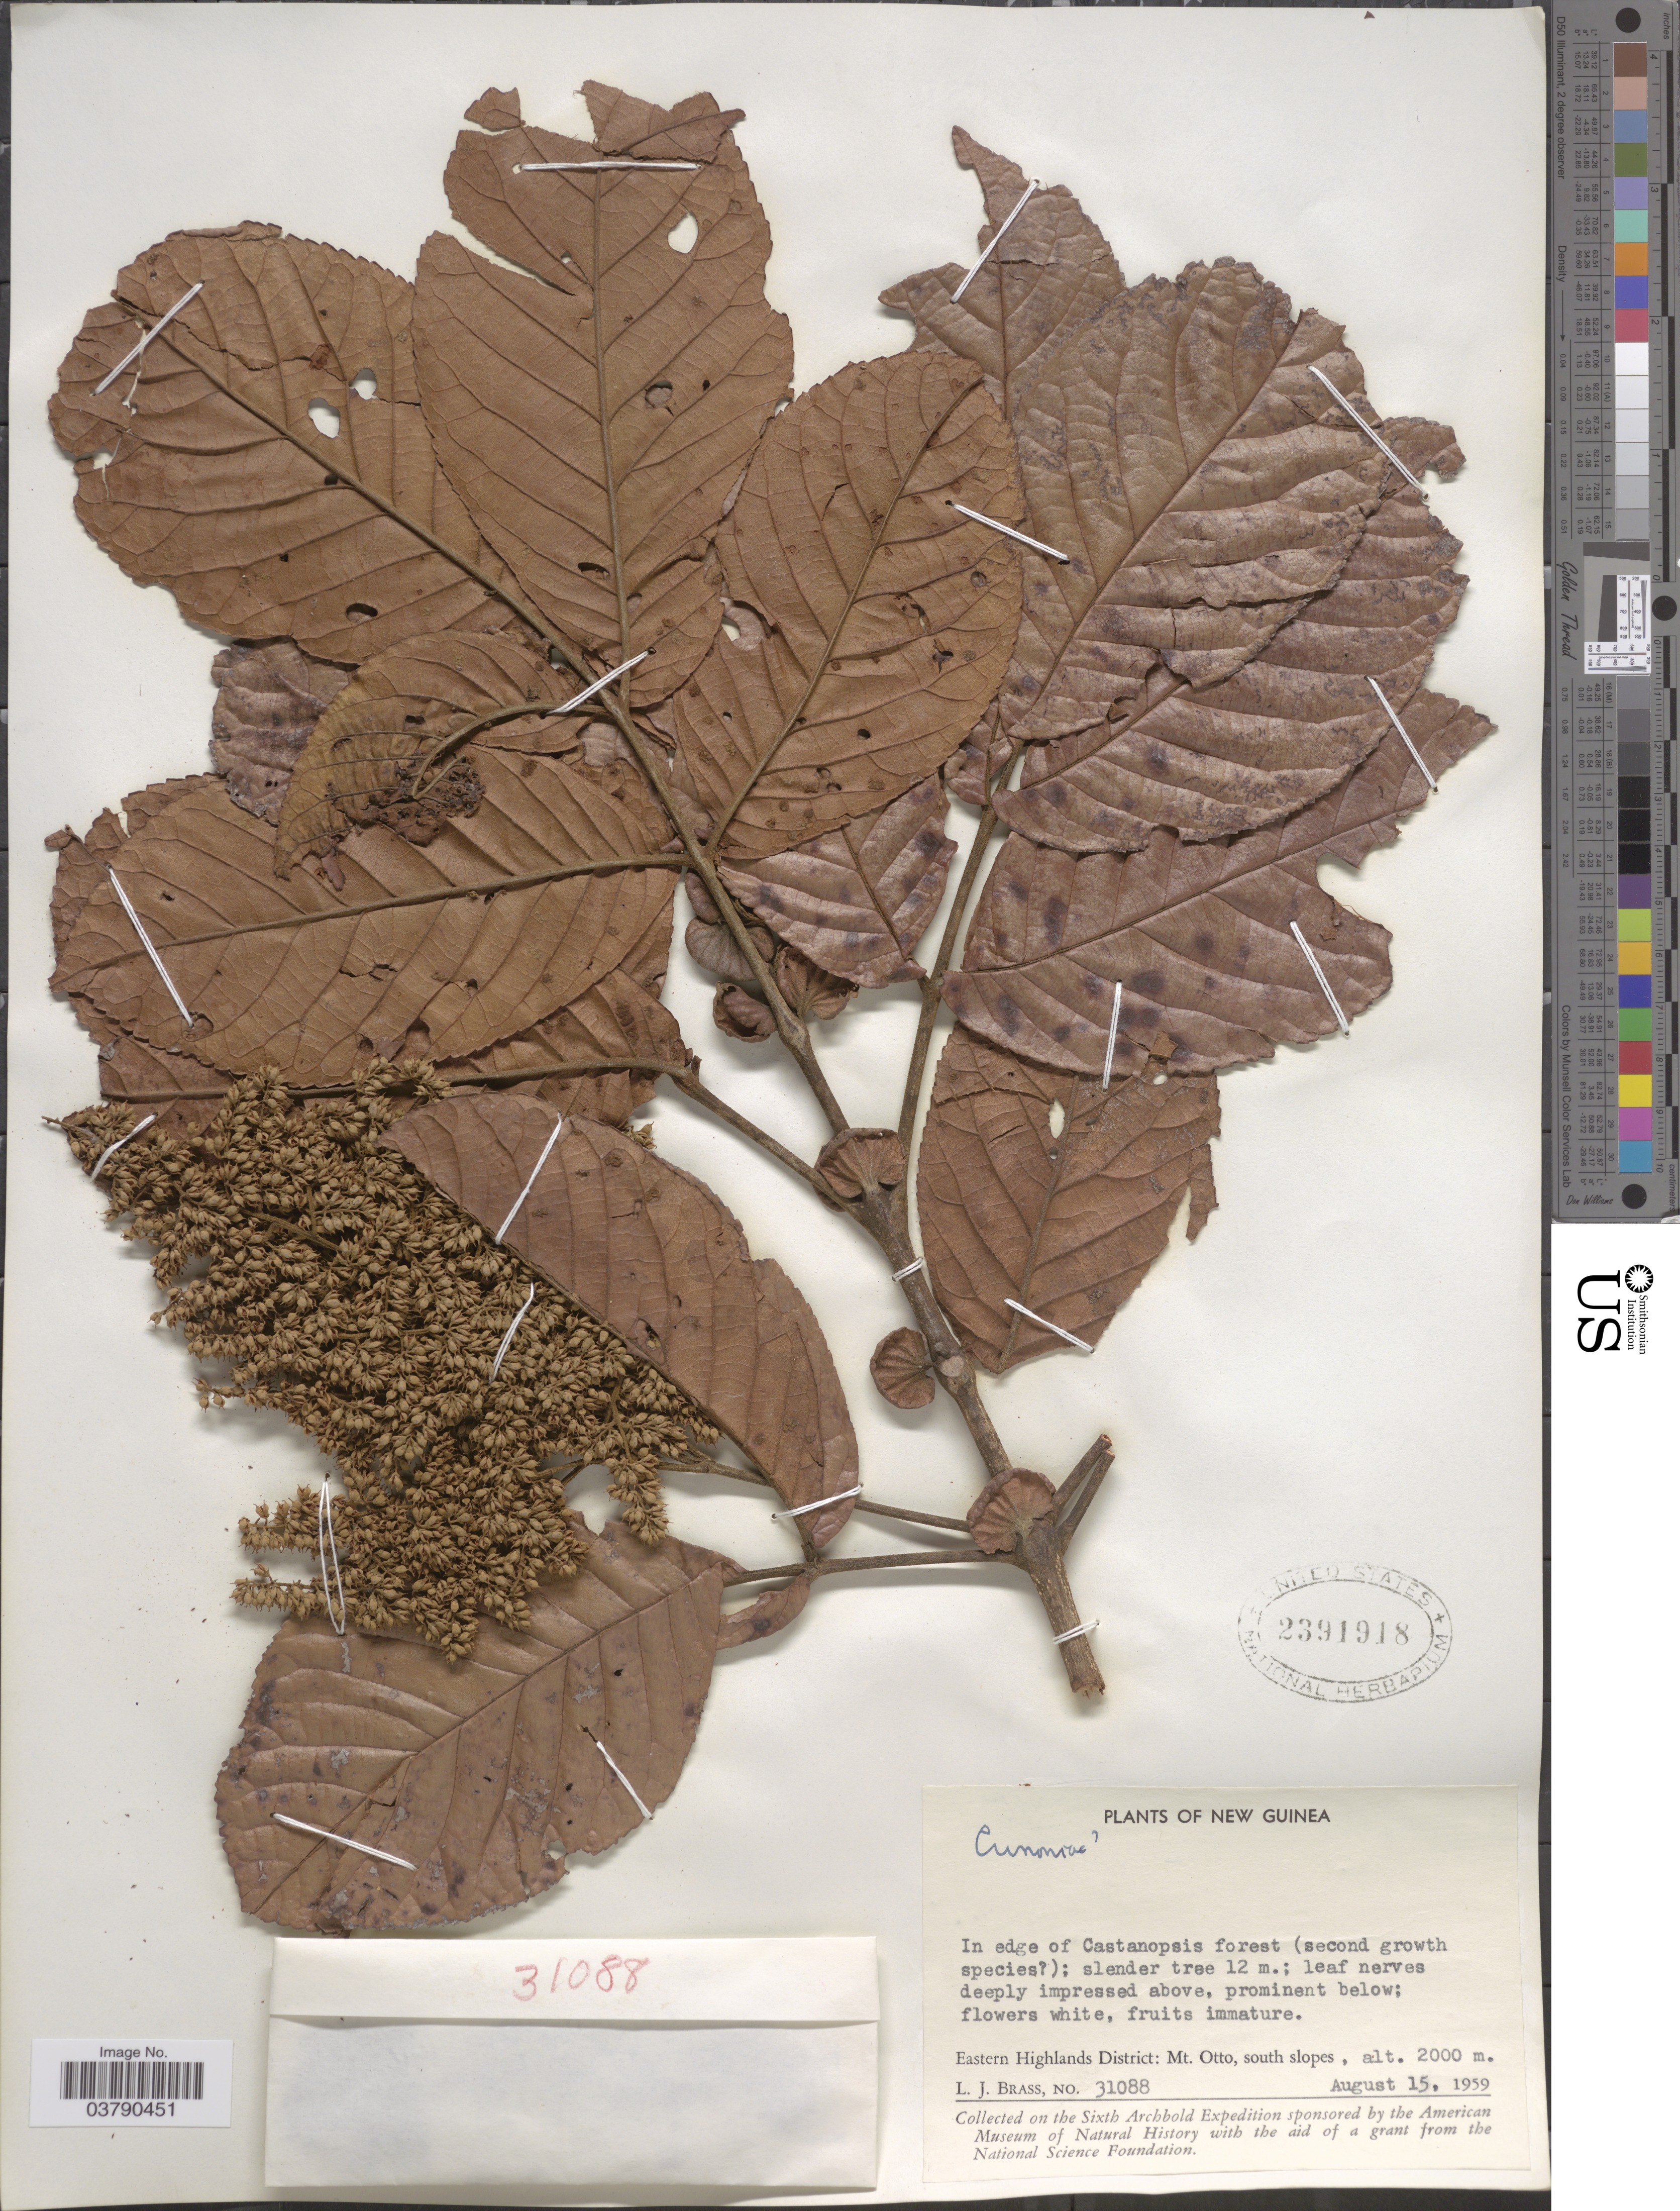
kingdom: Plantae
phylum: Tracheophyta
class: Magnoliopsida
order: Oxalidales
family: Cunoniaceae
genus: Caldcluvia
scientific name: Caldcluvia celebica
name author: (Blume) Hoogland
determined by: Hoogland, R. D.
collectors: L. J. Brass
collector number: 31088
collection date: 1959-08-15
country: Papua New Guinea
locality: Eastern Highlands District: Mt. Otto, south slopes.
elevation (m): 2000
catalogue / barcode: US 2391918